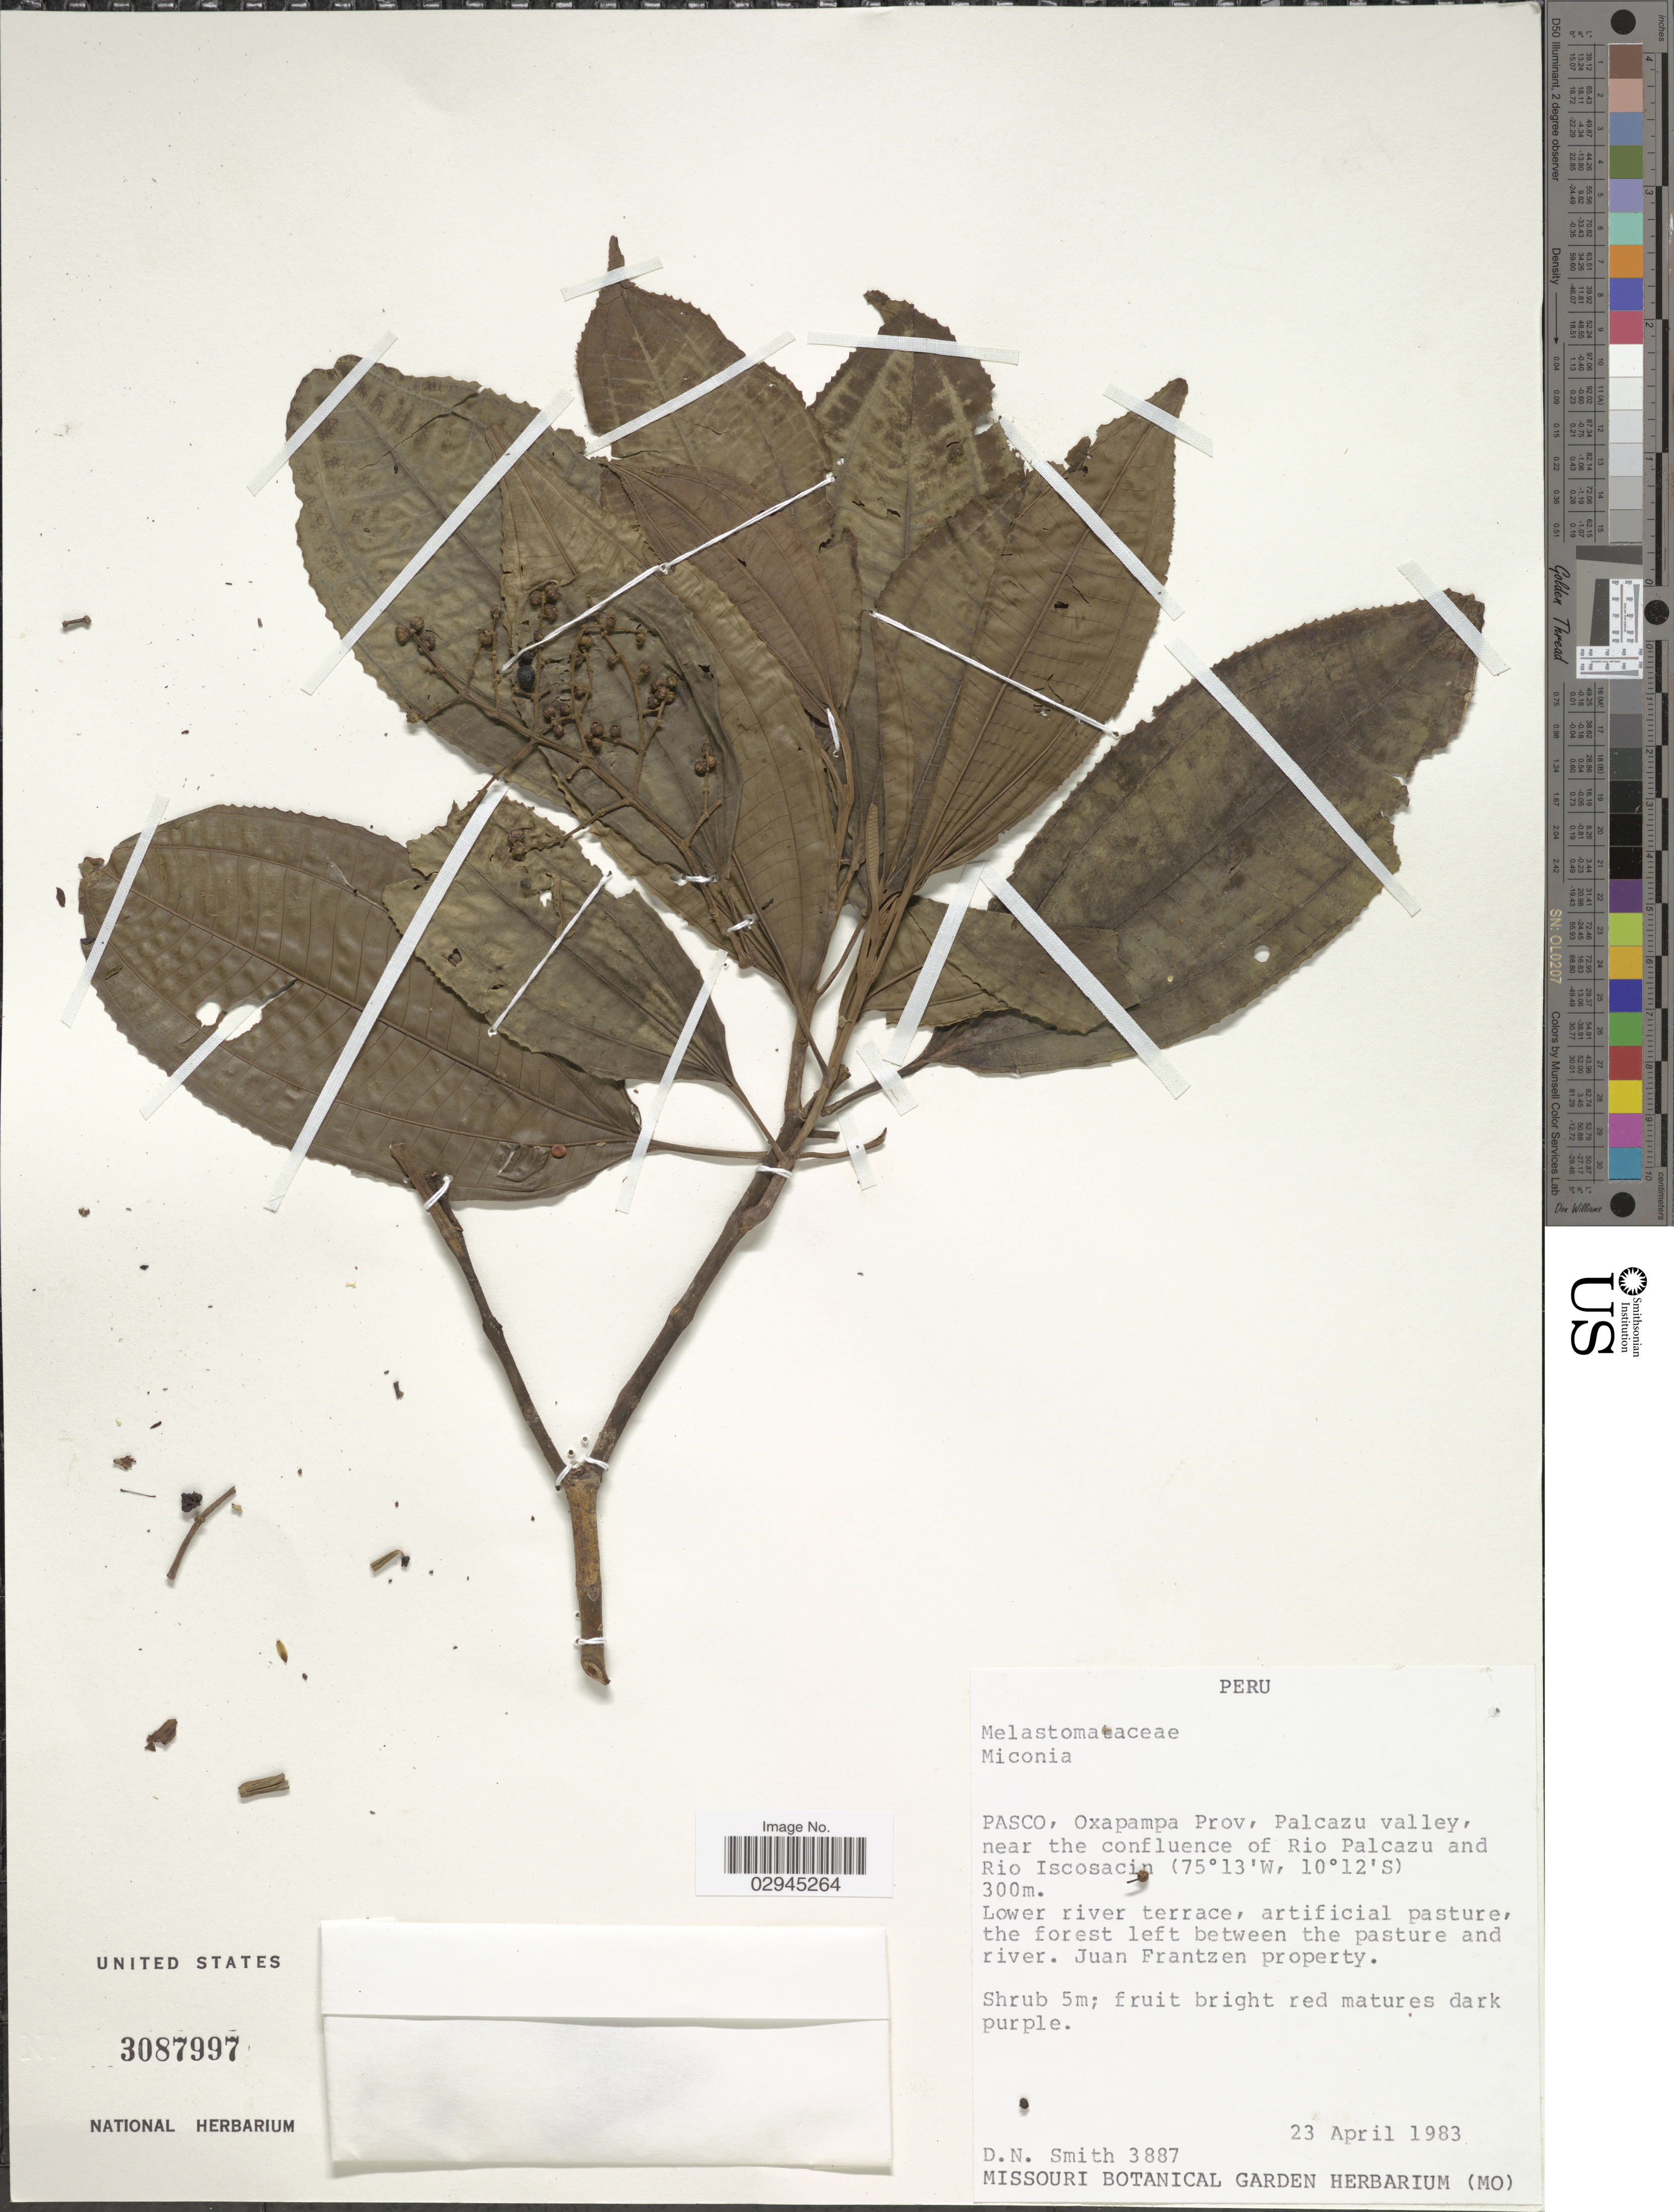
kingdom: Plantae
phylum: Tracheophyta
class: Magnoliopsida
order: Myrtales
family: Melastomataceae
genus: Miconia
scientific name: Miconia sp.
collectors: D. Smith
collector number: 3887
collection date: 1983-04-23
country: Peru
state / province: Pasco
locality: Oxapampa Prov, Palcazu valley, near the confluence of Rio Iscosacin. Lower river terrace, artificial pasture, the forest left between the pasture and river. Juan Frantzen property.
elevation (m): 300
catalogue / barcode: US 3087997